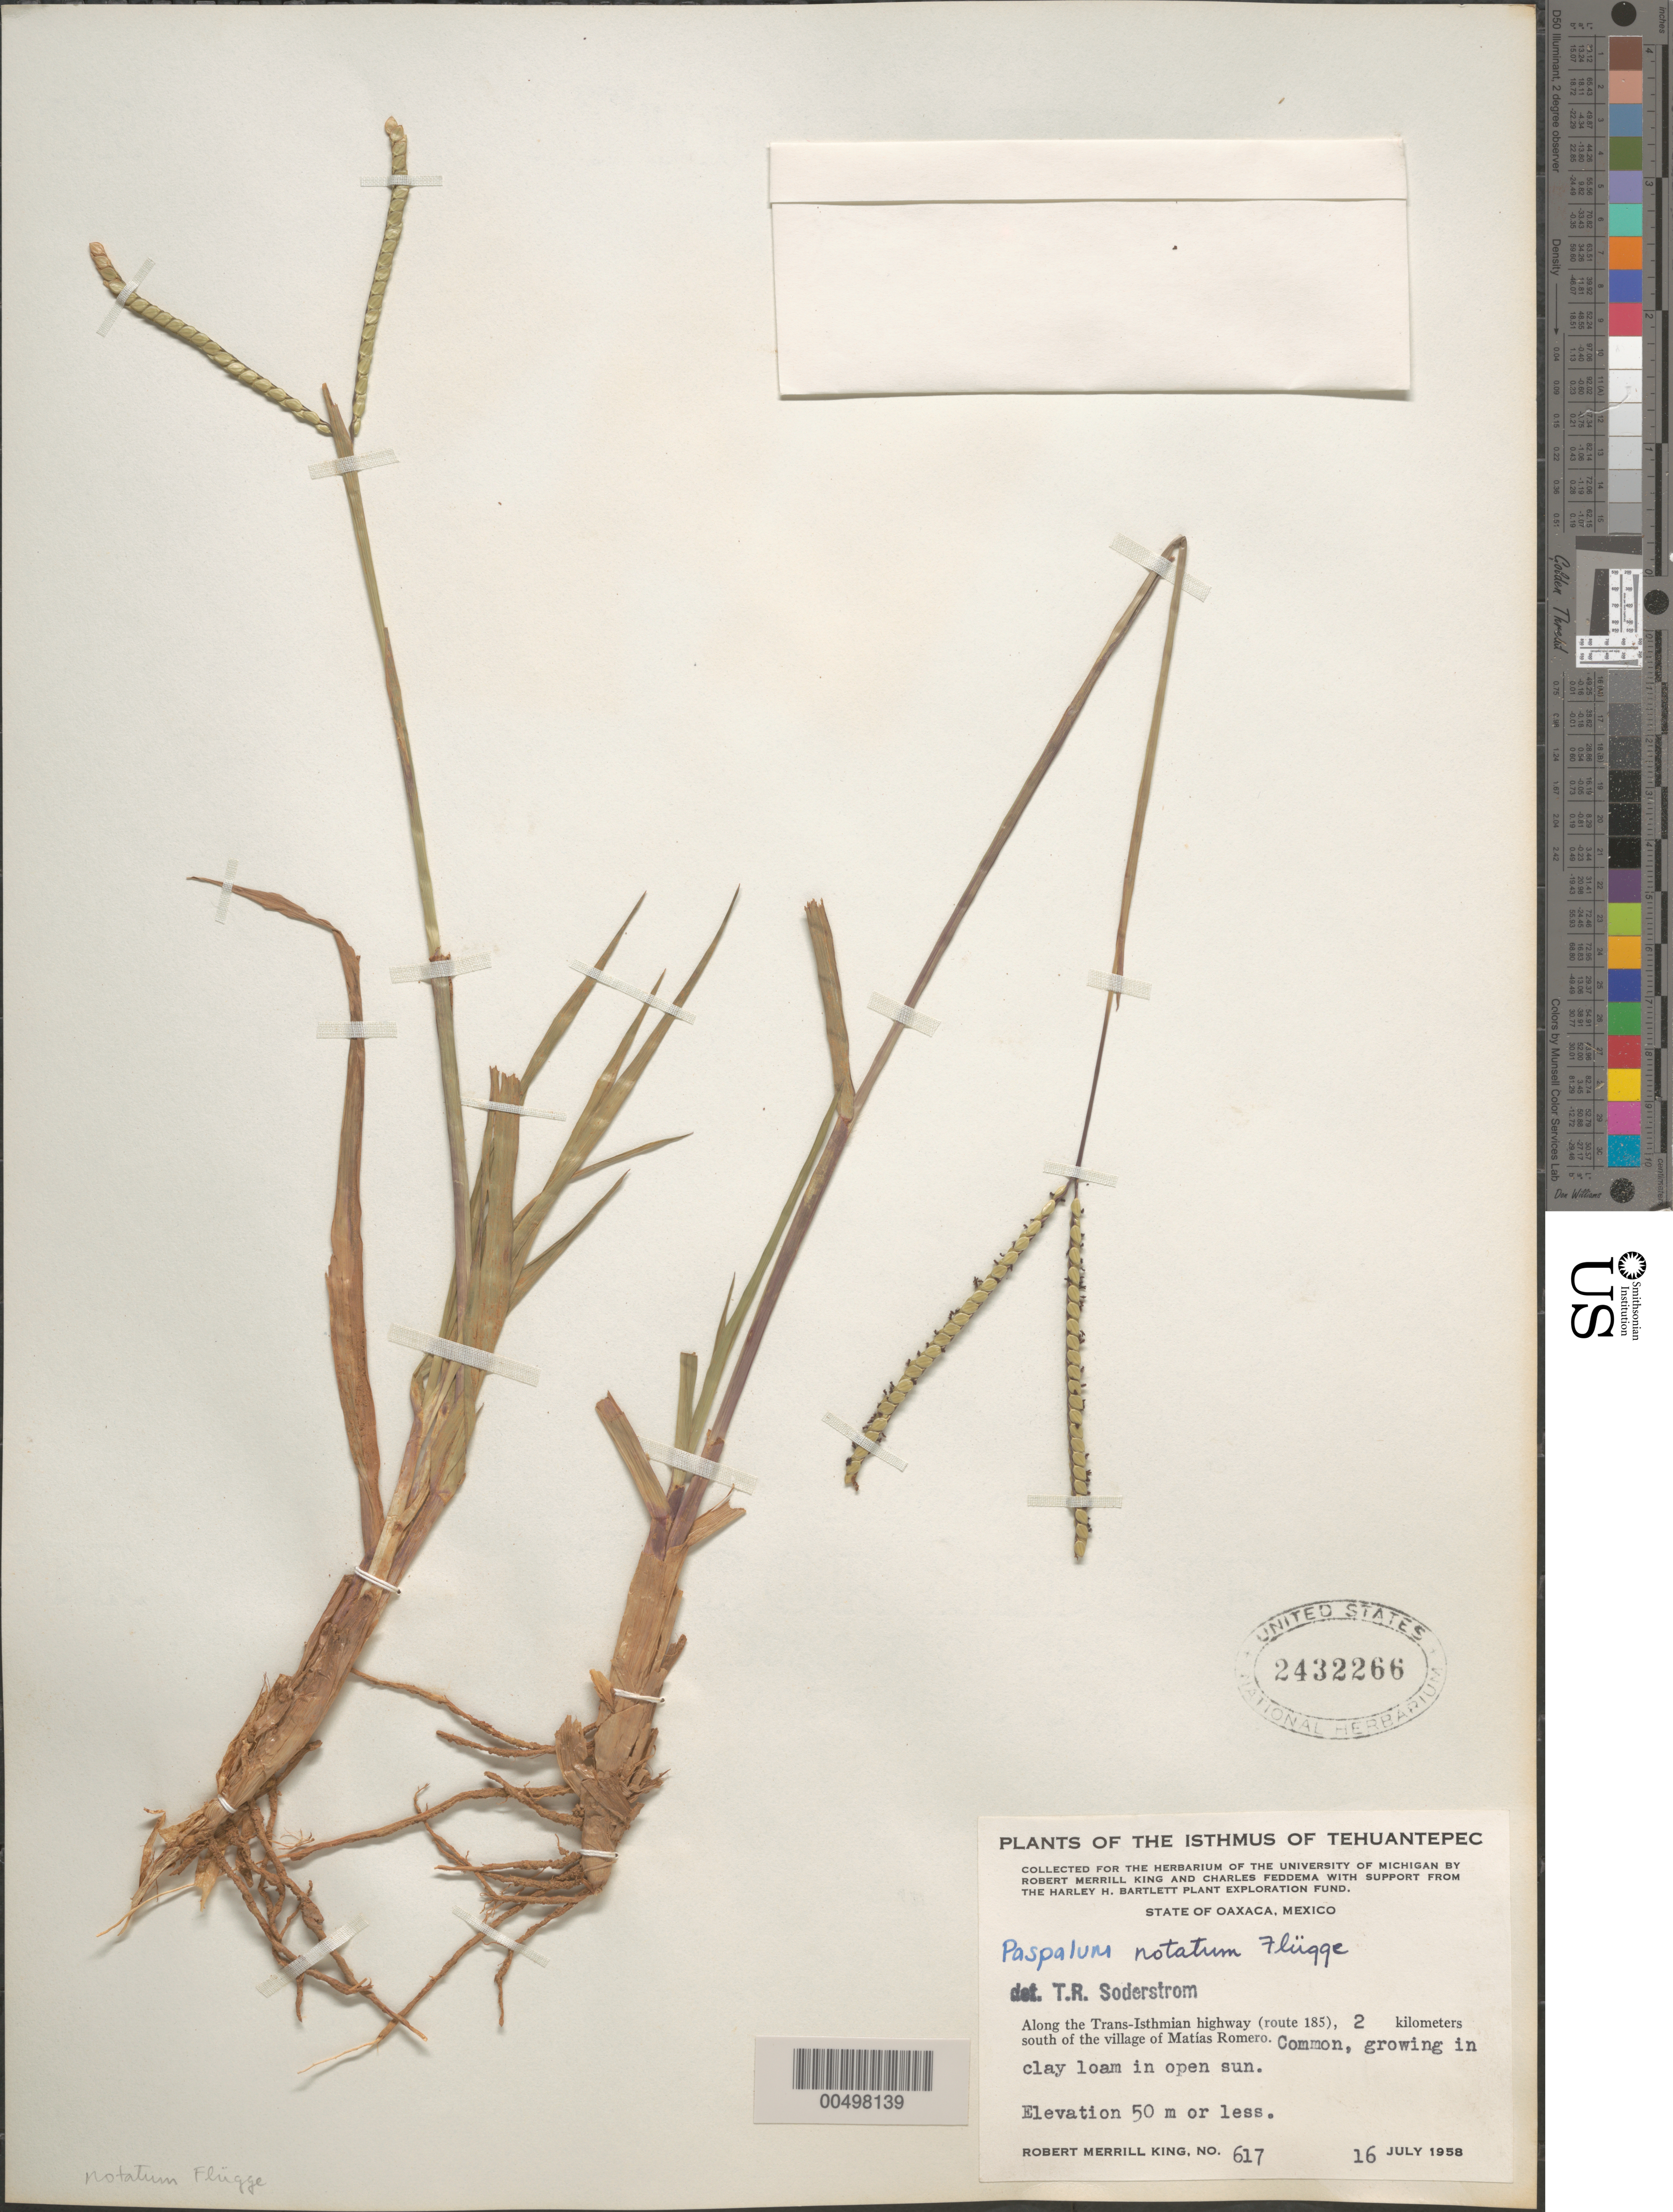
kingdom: Plantae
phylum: Tracheophyta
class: Liliopsida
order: Poales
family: Poaceae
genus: Paspalum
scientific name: Paspalum notatum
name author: Flüggé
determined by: Soderstrom, T. R.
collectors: R. M. King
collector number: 617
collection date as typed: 16 Jul 1958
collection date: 1958-07-16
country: Mexico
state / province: Oaxaca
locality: Isthmus of Tehuantepec, along the Trans-Isthmian hwy (route 185), 2 km S of the village of Mat¡as Romero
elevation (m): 0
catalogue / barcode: US 2432266